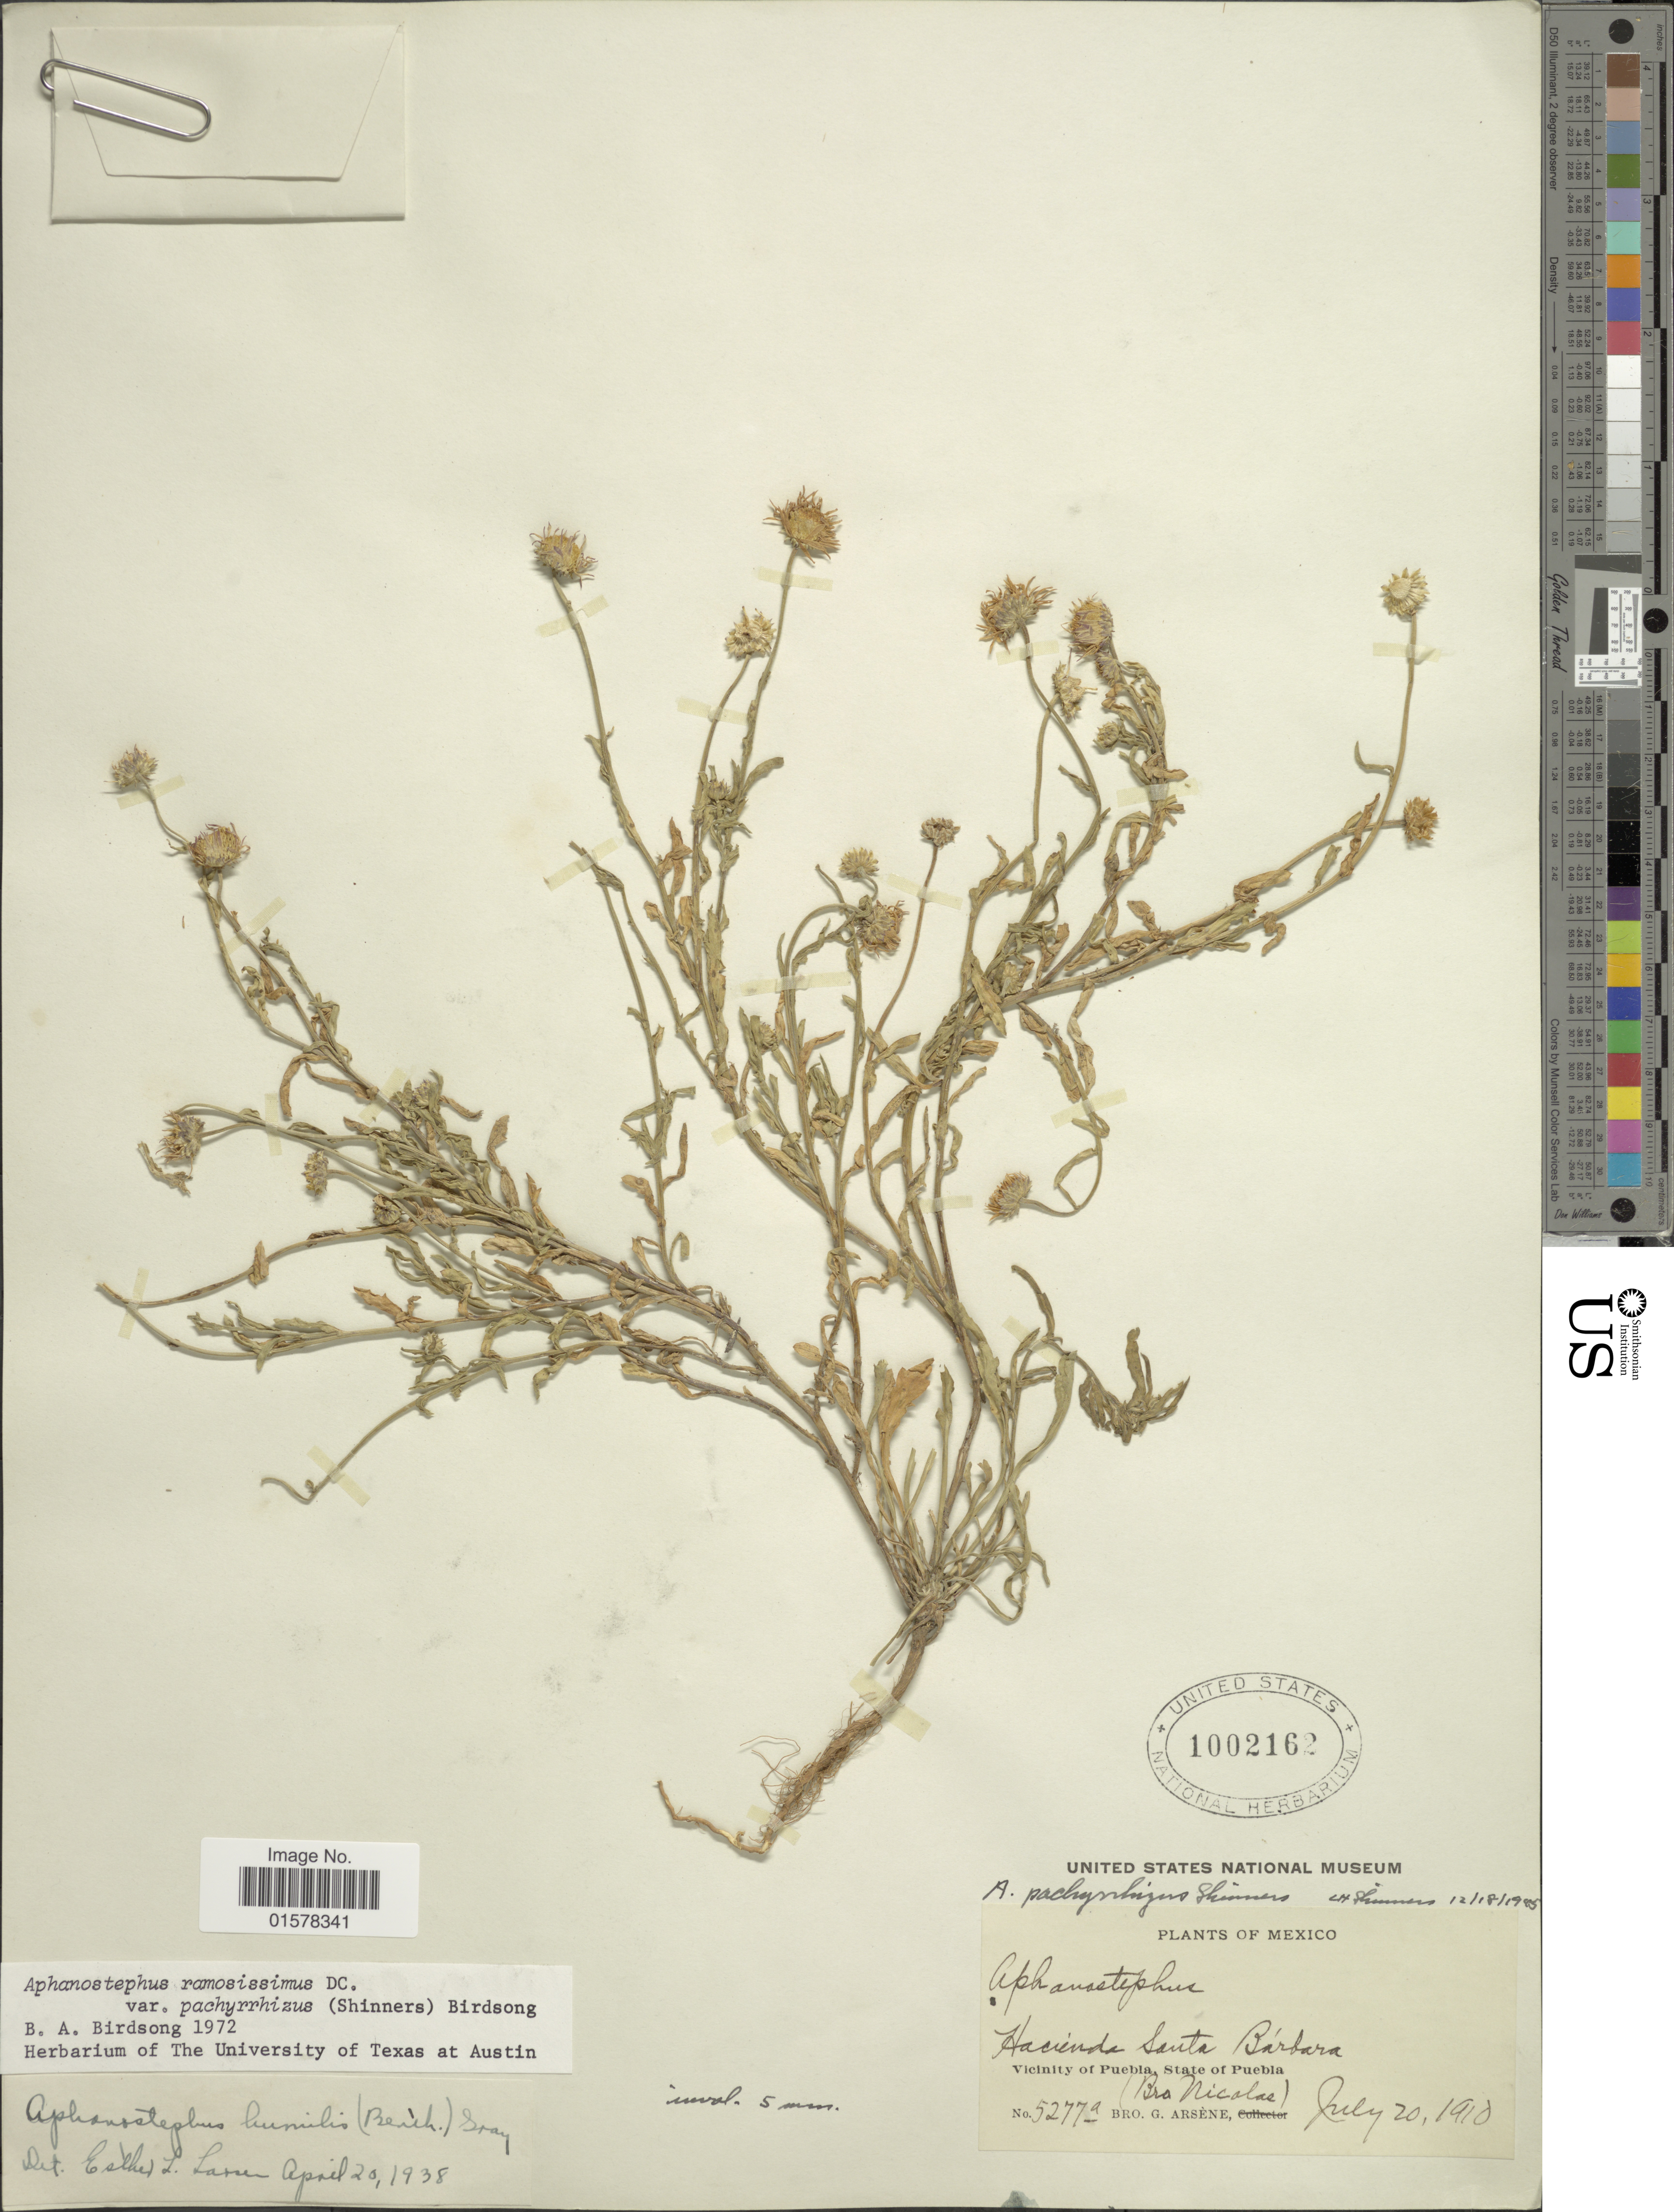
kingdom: Plantae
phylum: Tracheophyta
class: Magnoliopsida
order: Asterales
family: Asteraceae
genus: Aphanostephus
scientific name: Aphanostephus ramosissimus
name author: DC.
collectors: Bro. G. Arsène & B. Nicolas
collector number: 5277a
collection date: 1910-07-20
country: Mexico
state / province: Puebla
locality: Mexico, Hacienda of Santa Barbara, Vicinity of Puebla, State of Puebla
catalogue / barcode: US 1002162